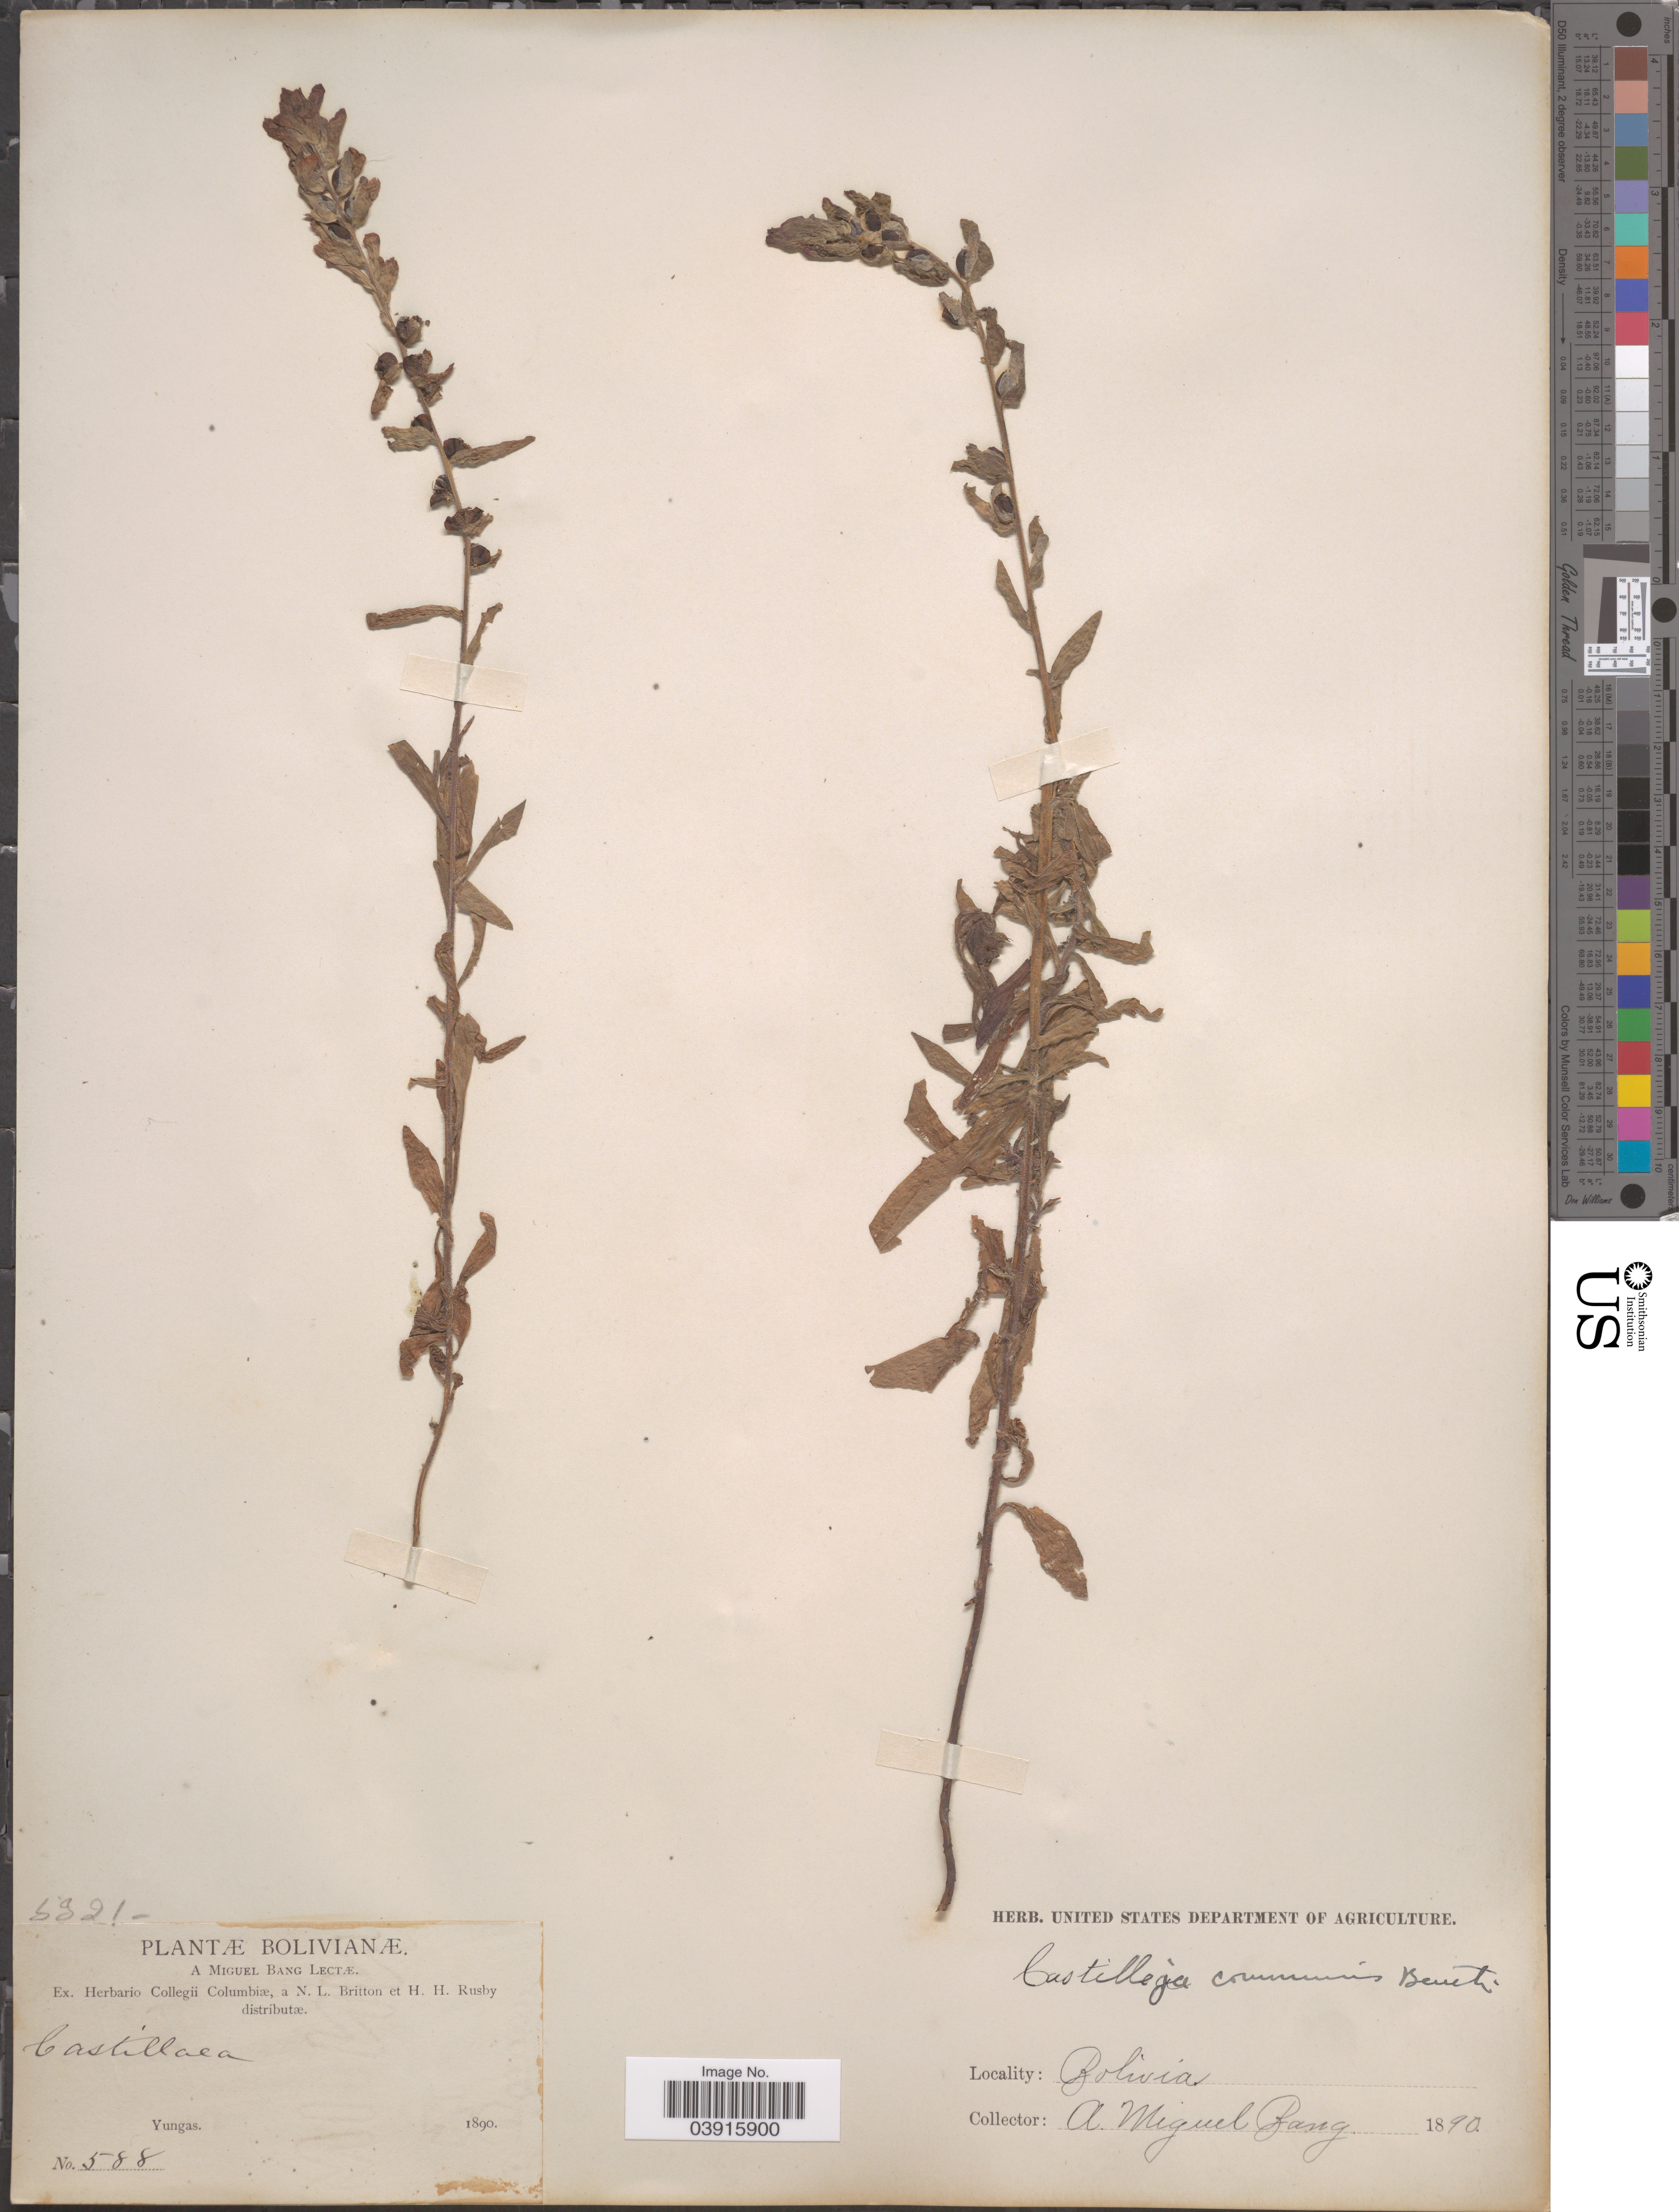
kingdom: Plantae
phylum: Tracheophyta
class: Magnoliopsida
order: Lamiales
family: Orobanchaceae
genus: Castilleja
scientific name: Castilleja arvensis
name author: Schltdl. & Cham.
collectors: M. Bang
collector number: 588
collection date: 1890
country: Bolivia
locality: Yungas.